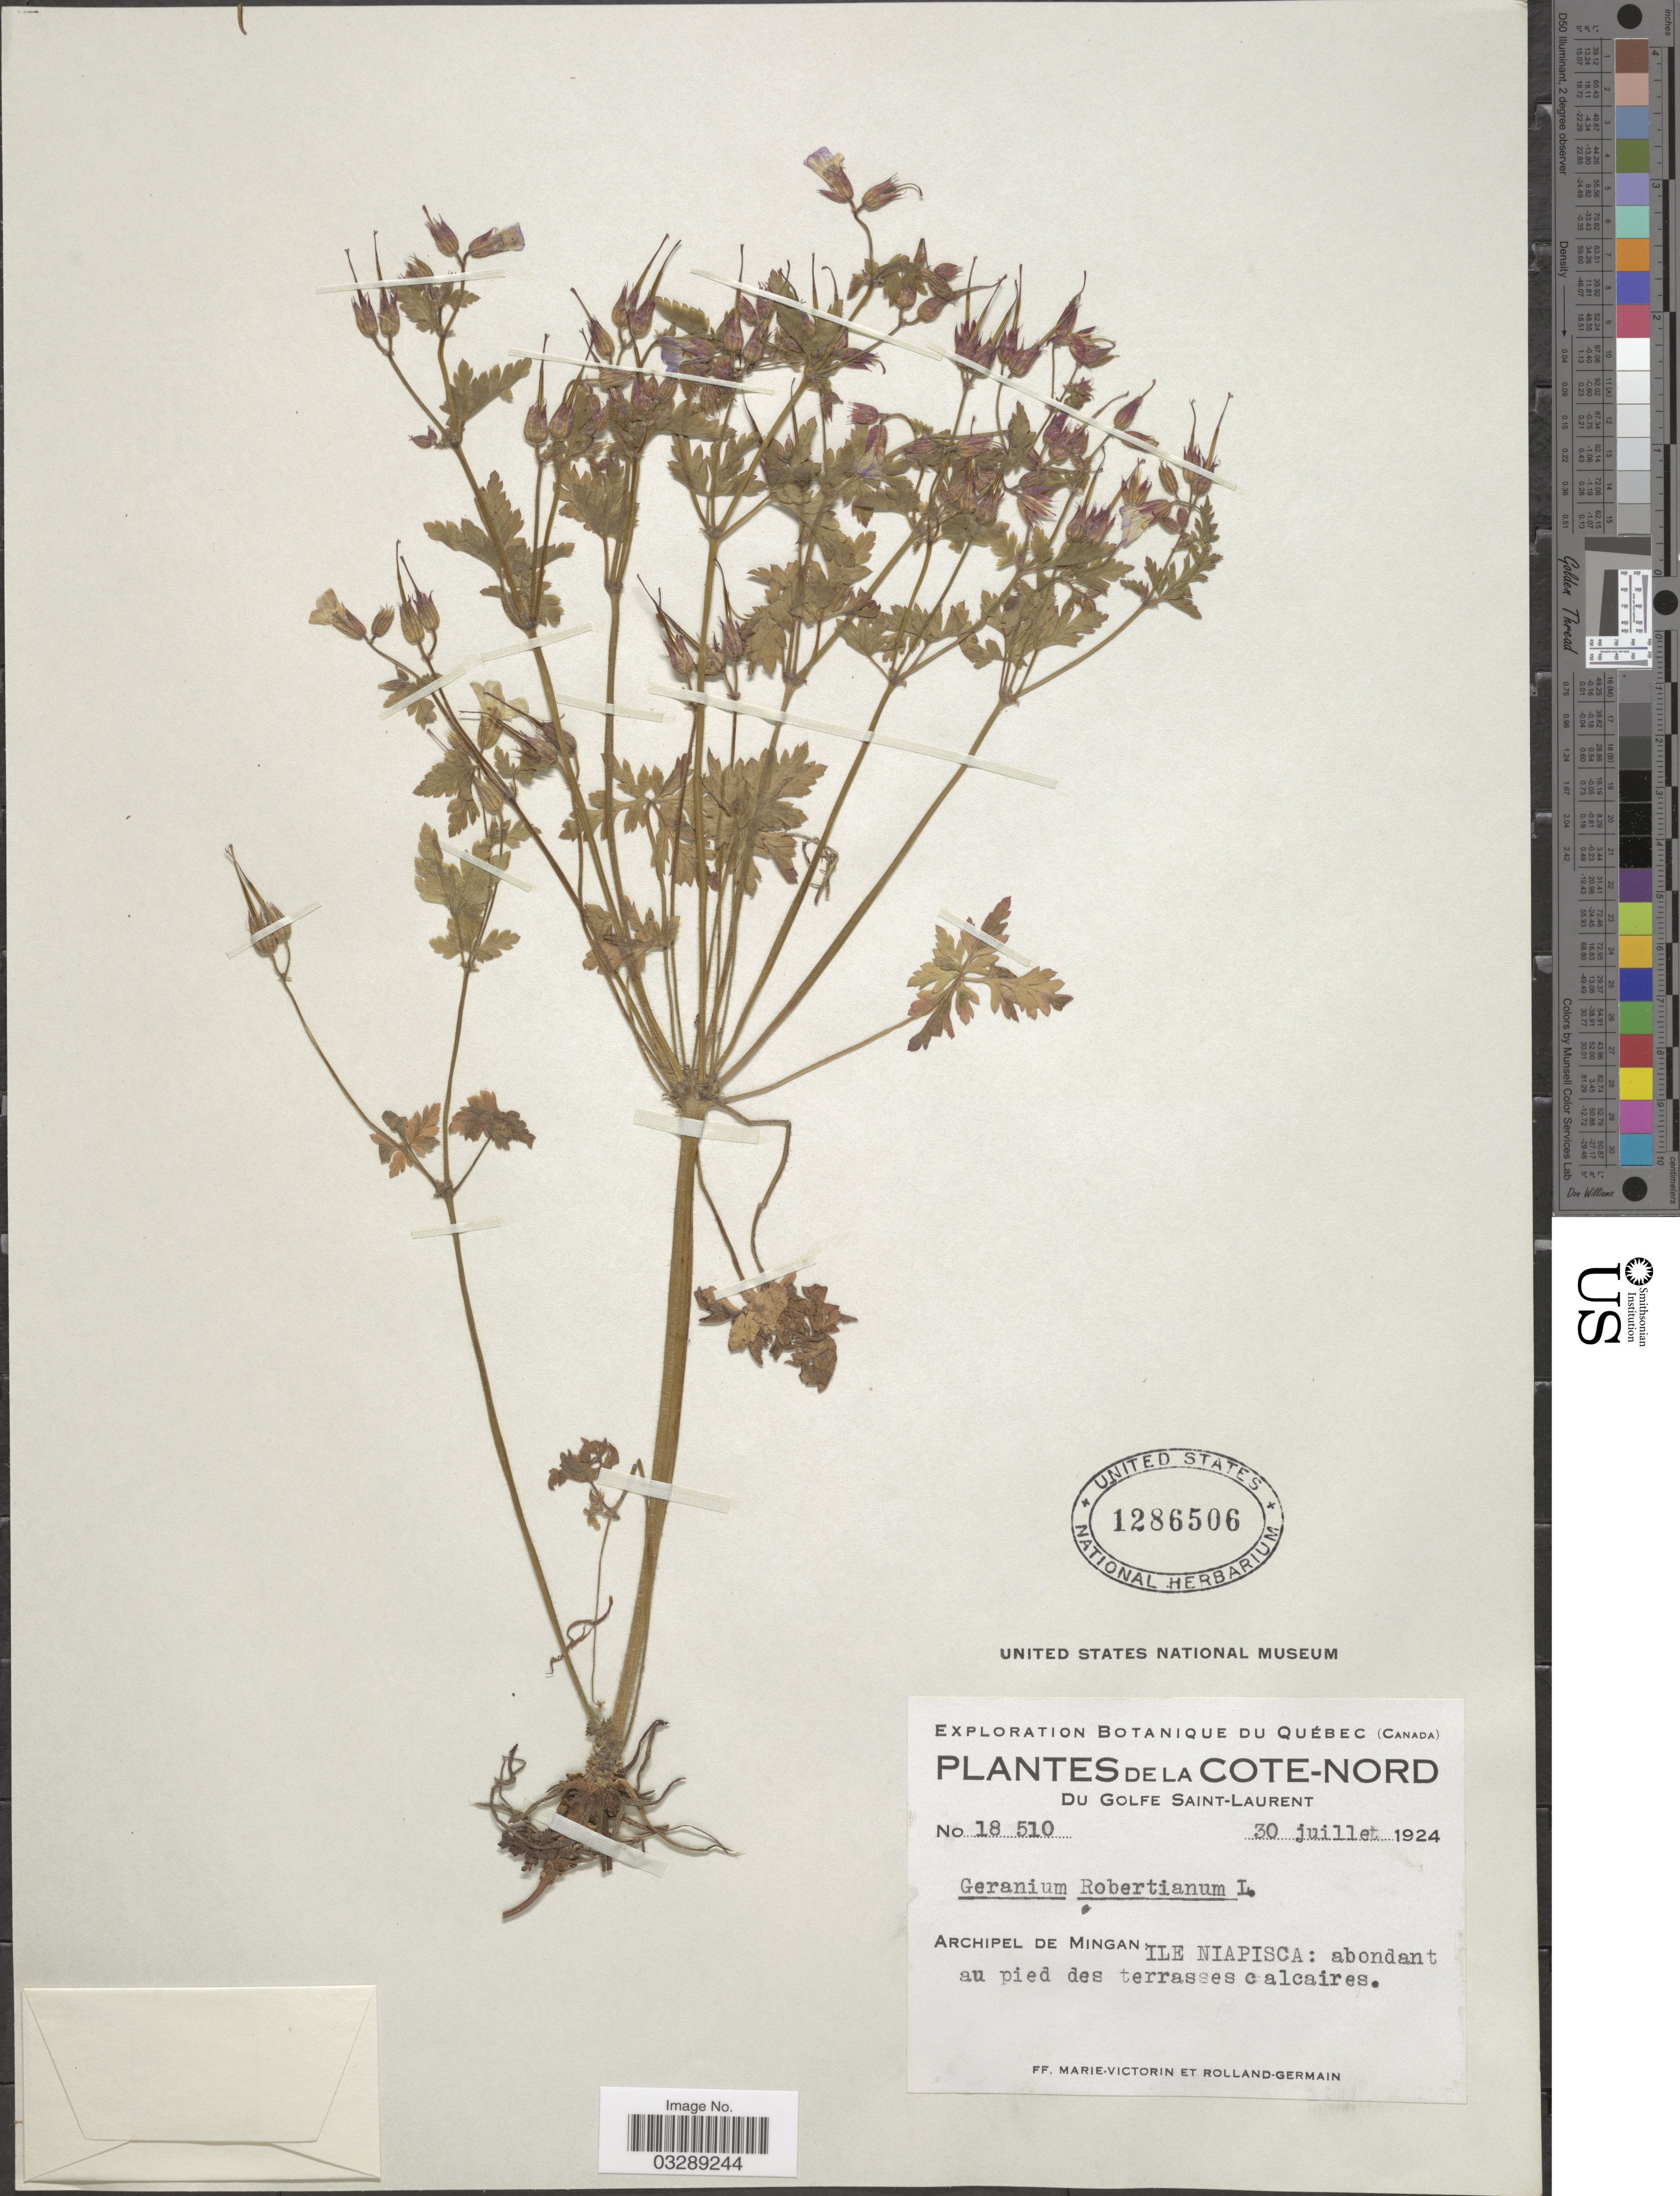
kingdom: Plantae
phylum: Tracheophyta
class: Magnoliopsida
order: Geraniales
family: Geraniaceae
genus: Geranium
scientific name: Geranium robertianum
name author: L.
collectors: F. Marie-Victorin & Rolland-Germain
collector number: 18510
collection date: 1924-07-30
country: Canada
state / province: Quebec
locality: De la Cote-Nord, Du Golfe Saint-Laurent, Archipel de Mingan: Ile Niapisca.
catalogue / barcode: US 1286506